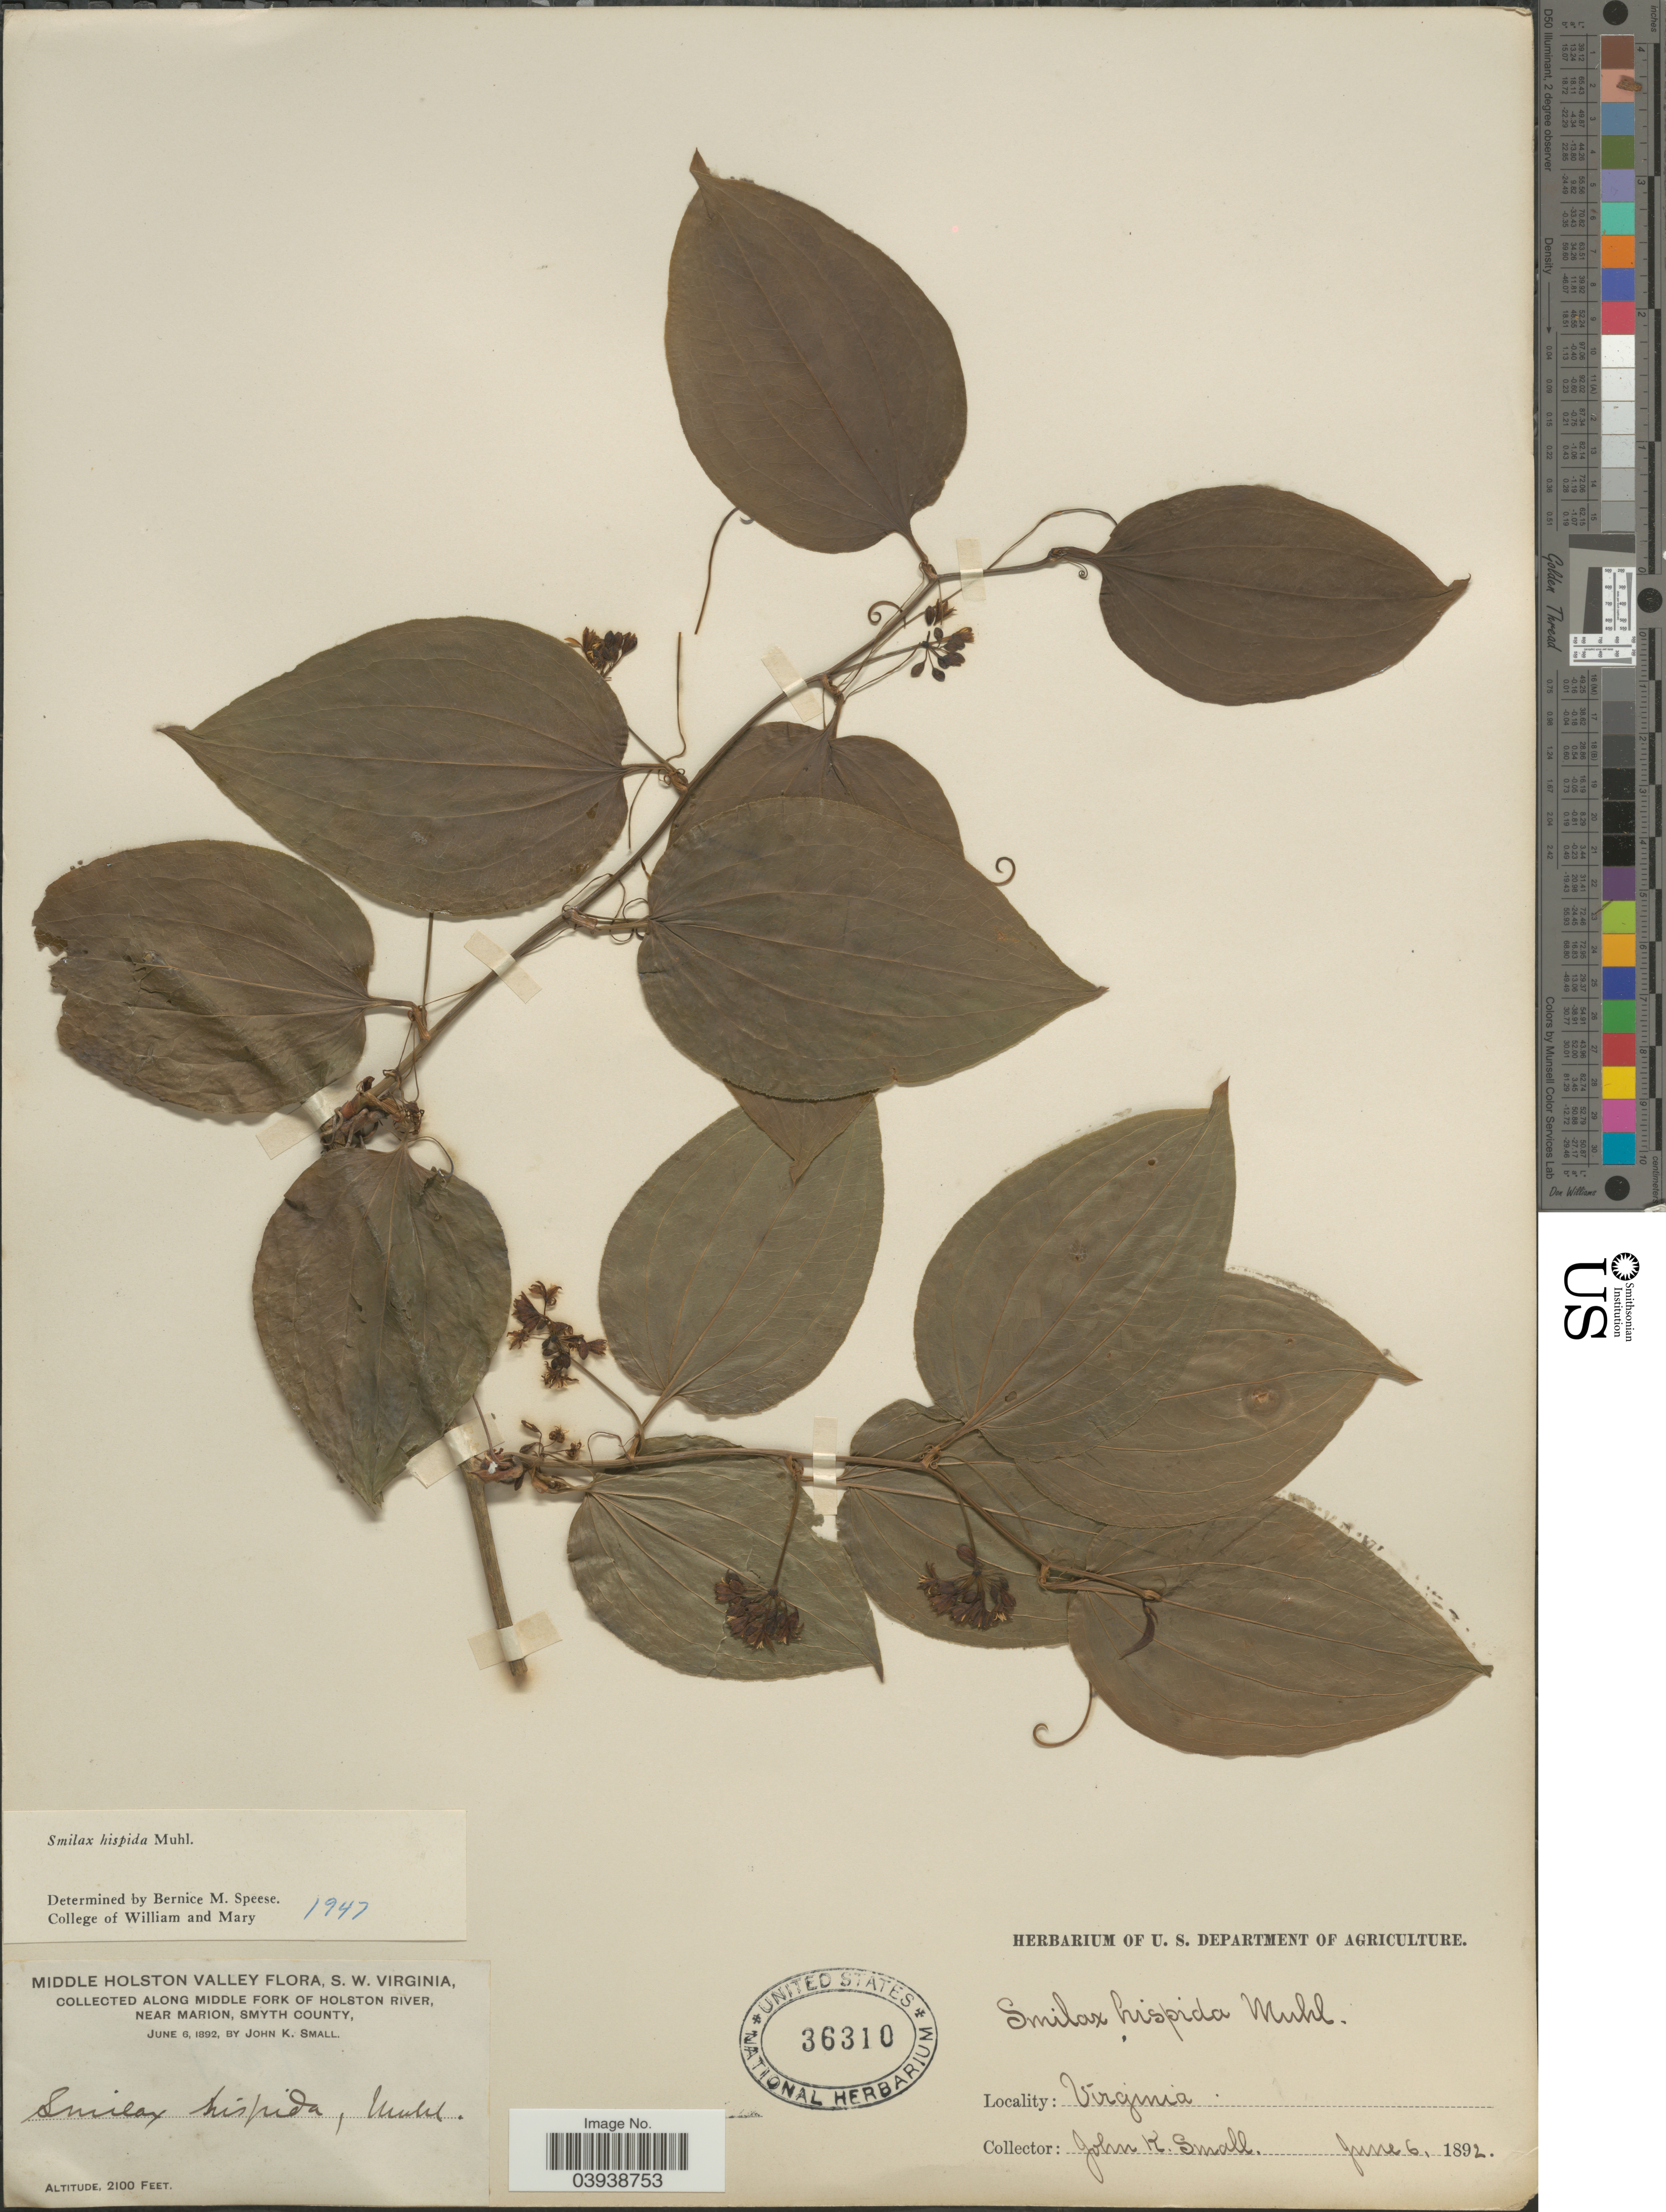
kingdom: Plantae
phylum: Tracheophyta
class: Liliopsida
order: Liliales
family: Smilacaceae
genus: Smilax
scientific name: Smilax hispida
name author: Raf.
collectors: J. K. Small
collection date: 1892-06-06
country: United States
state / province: Virginia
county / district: Smyth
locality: Middle Holston Valley. S. W. Virginia, Along the Middle Fork of Holston River, near Marion, Smyth County.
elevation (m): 640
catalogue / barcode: US 36310